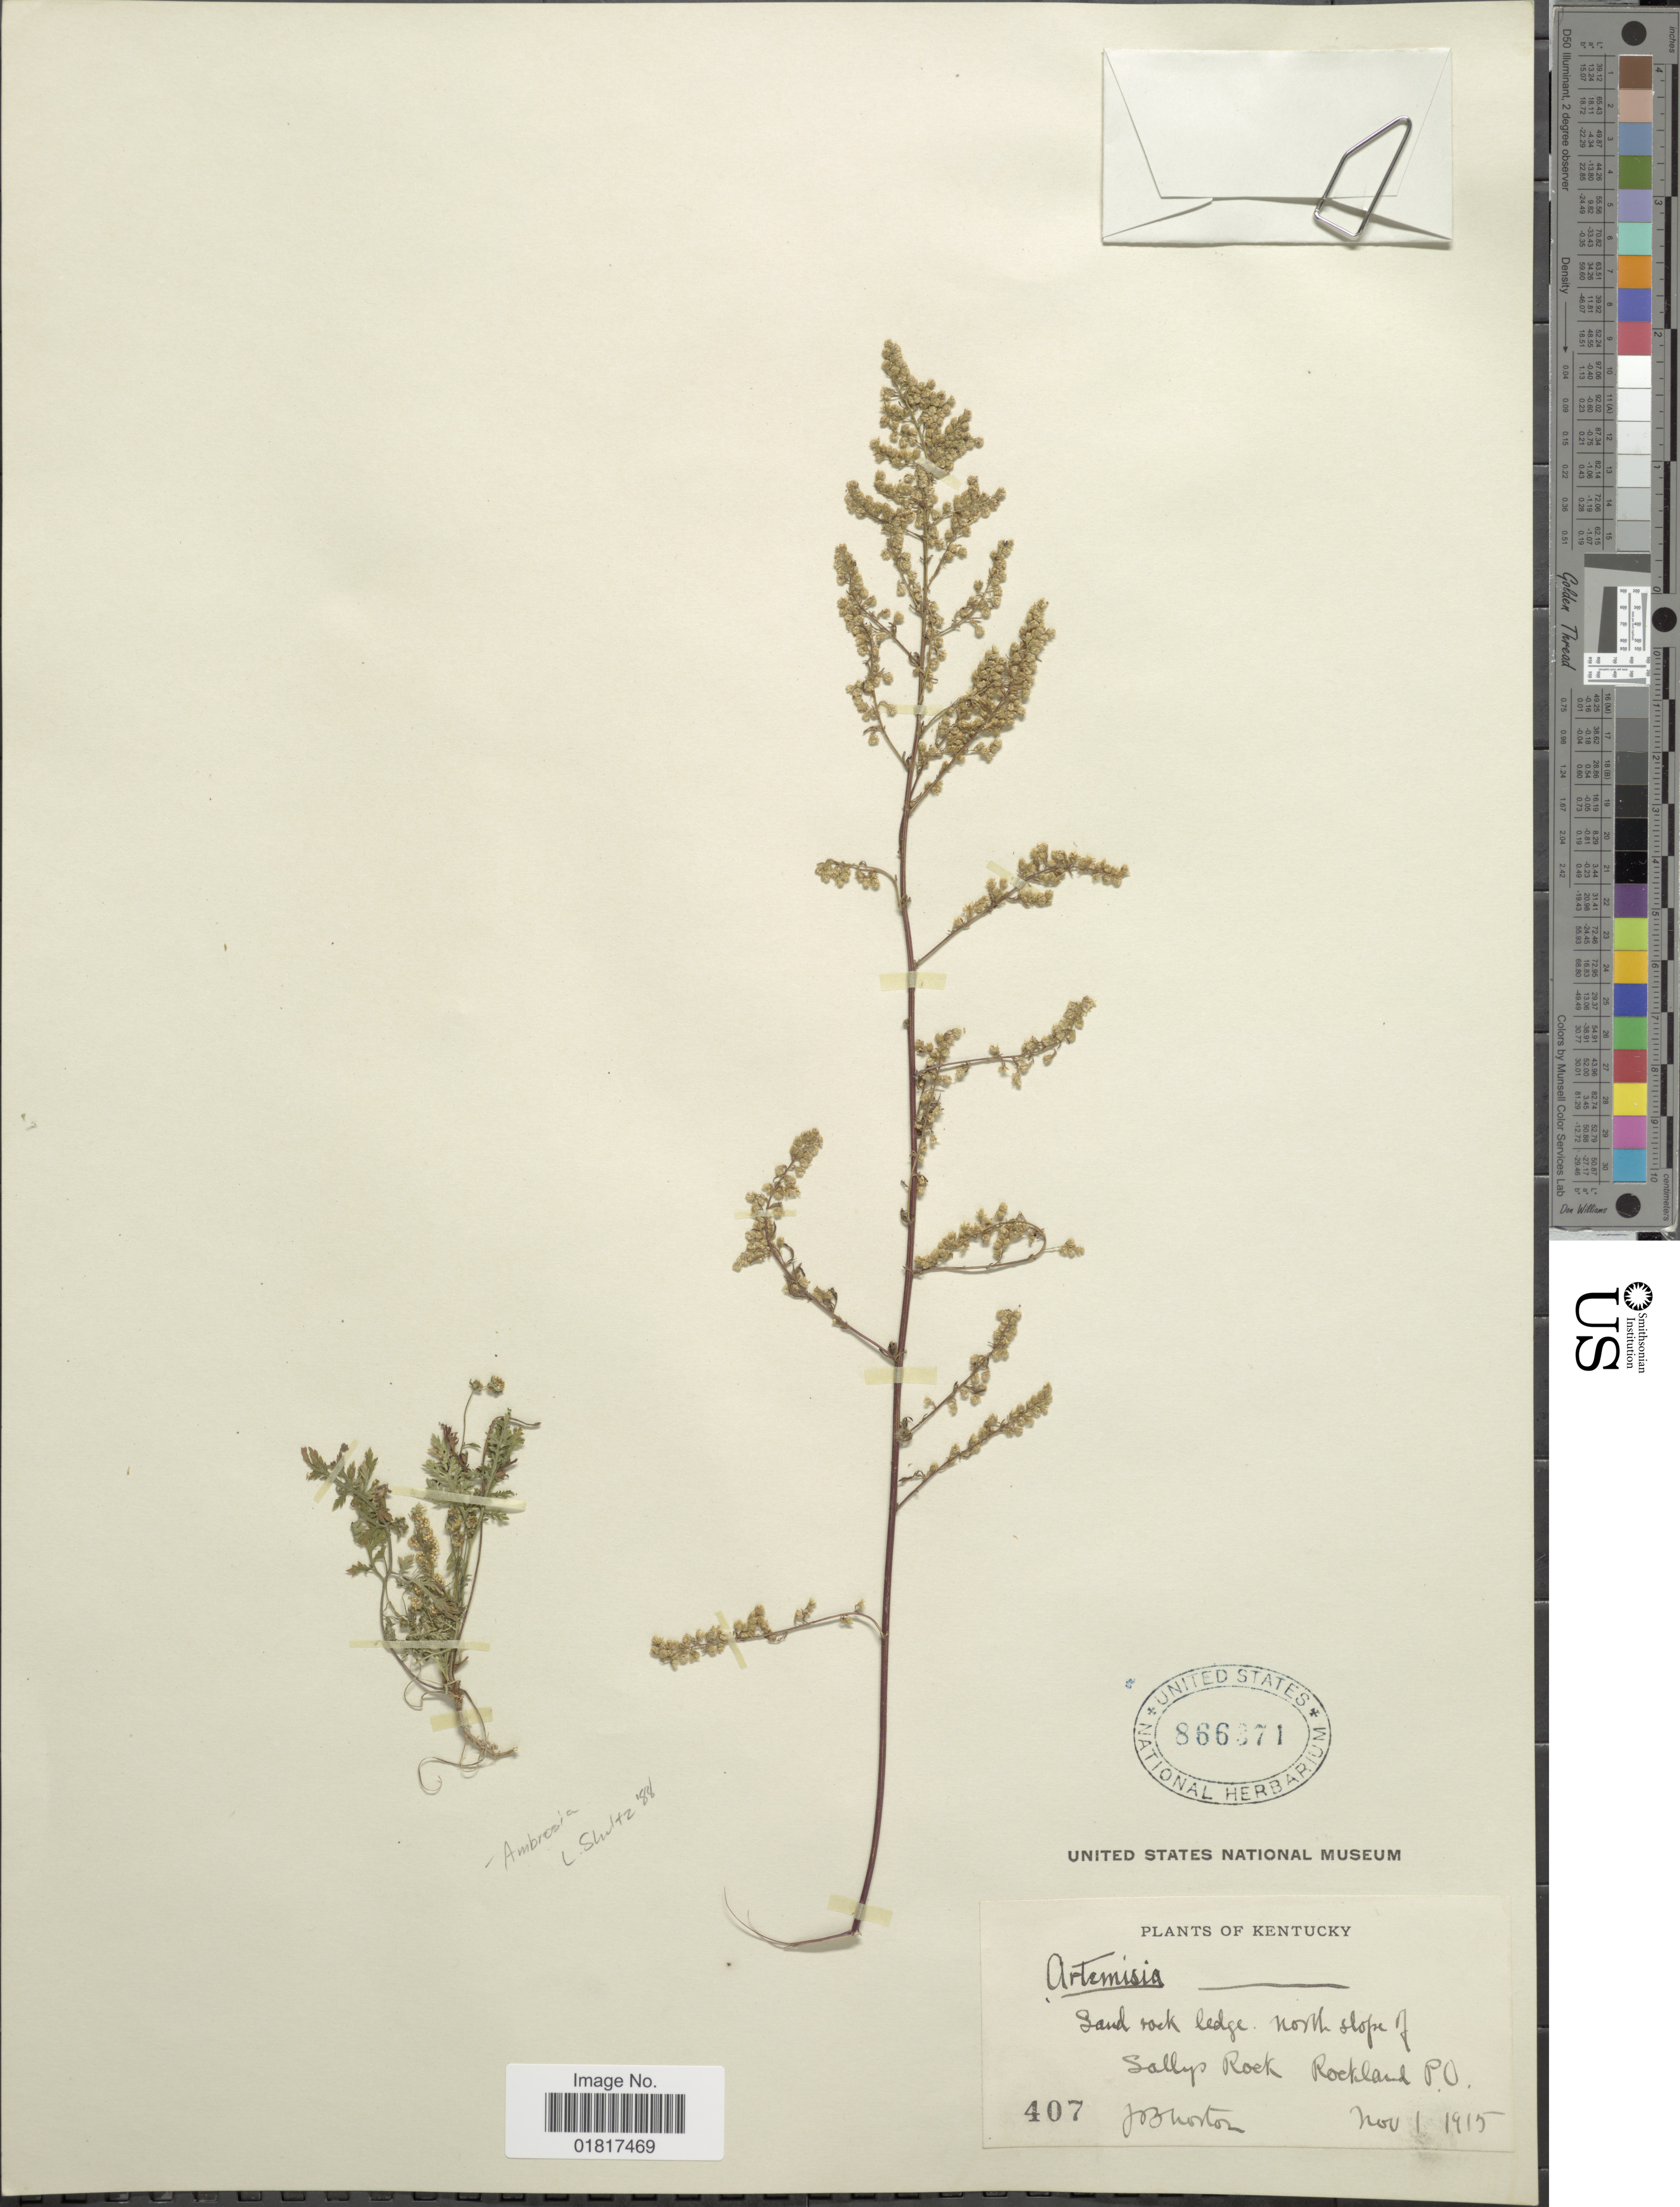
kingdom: Plantae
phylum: Tracheophyta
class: Magnoliopsida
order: Asterales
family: Asteraceae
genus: Artemisia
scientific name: Artemisia sp.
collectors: J. Horton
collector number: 407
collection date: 1915-11-01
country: United States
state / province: Kentucky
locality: Sally's Rock, Rockland P.O.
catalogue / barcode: US 866371